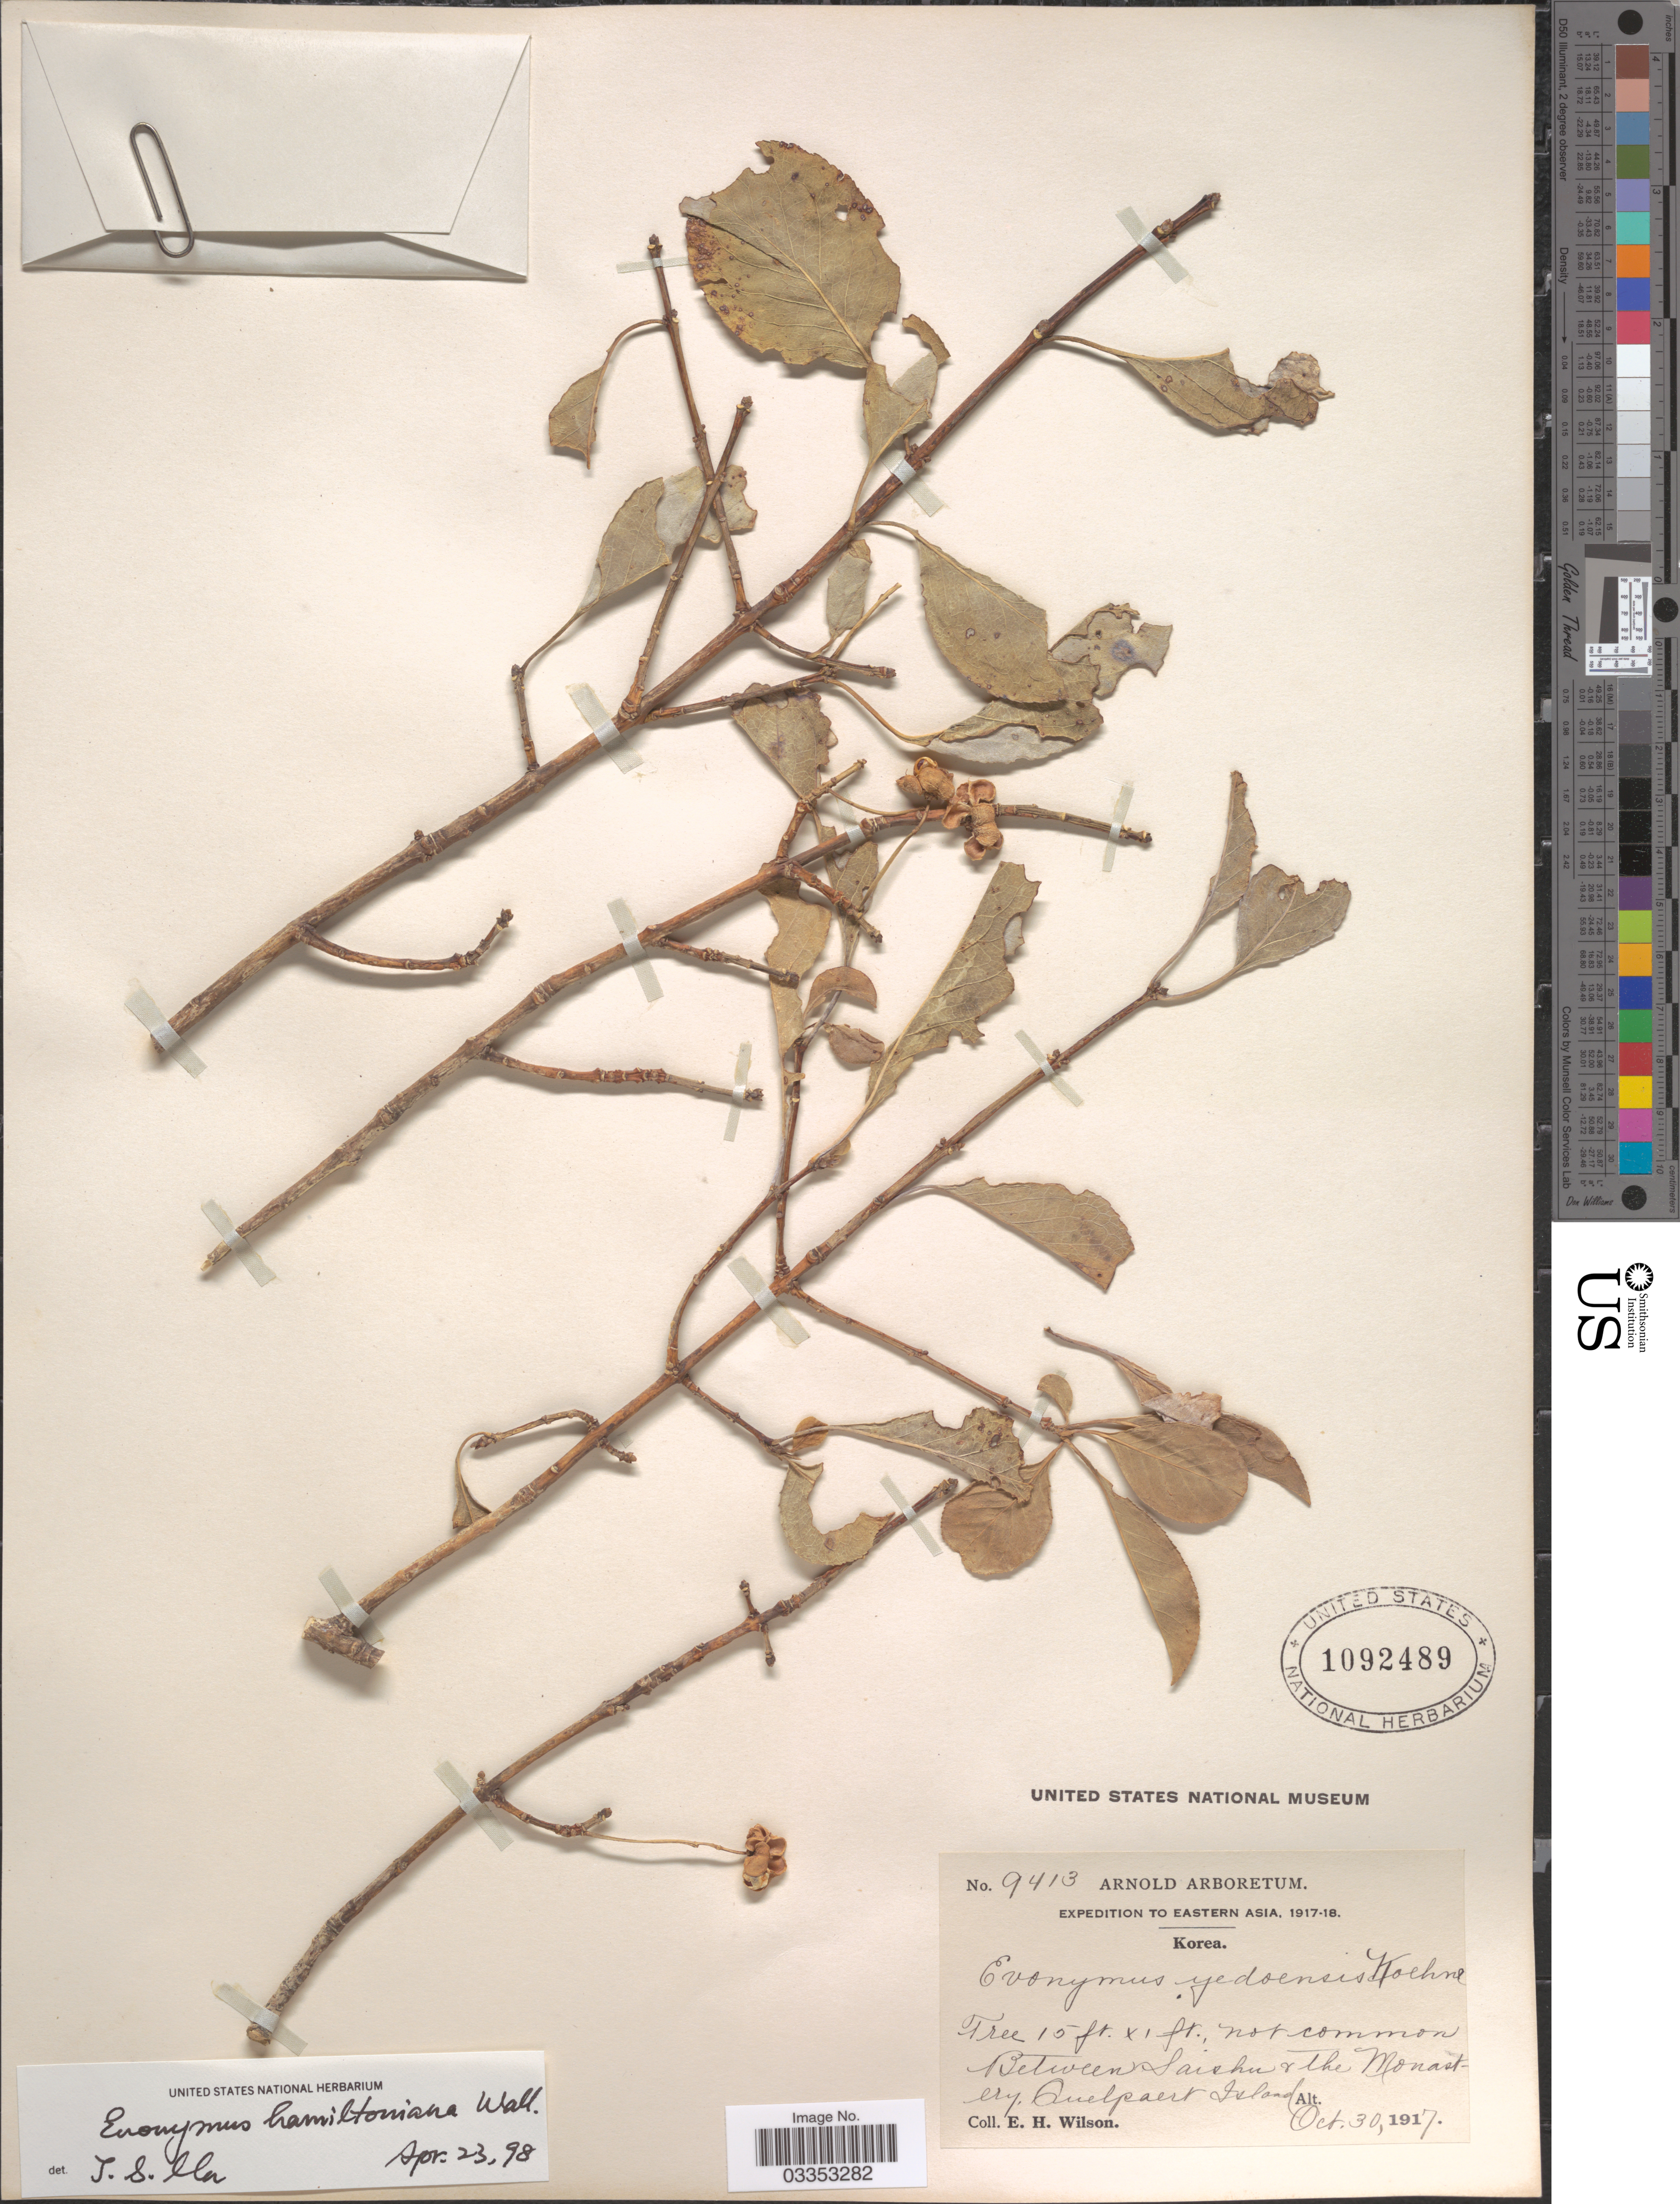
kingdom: Plantae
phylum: Tracheophyta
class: Magnoliopsida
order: Celastrales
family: Celastraceae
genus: Euonymus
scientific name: Euonymus hamiltonianus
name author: Wall.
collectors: E. Wilson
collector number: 9413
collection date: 1917-10-30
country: South Korea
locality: Eastern Asia. Between Saishu & The Monastery. Quelpaert Island.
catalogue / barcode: US 1092489